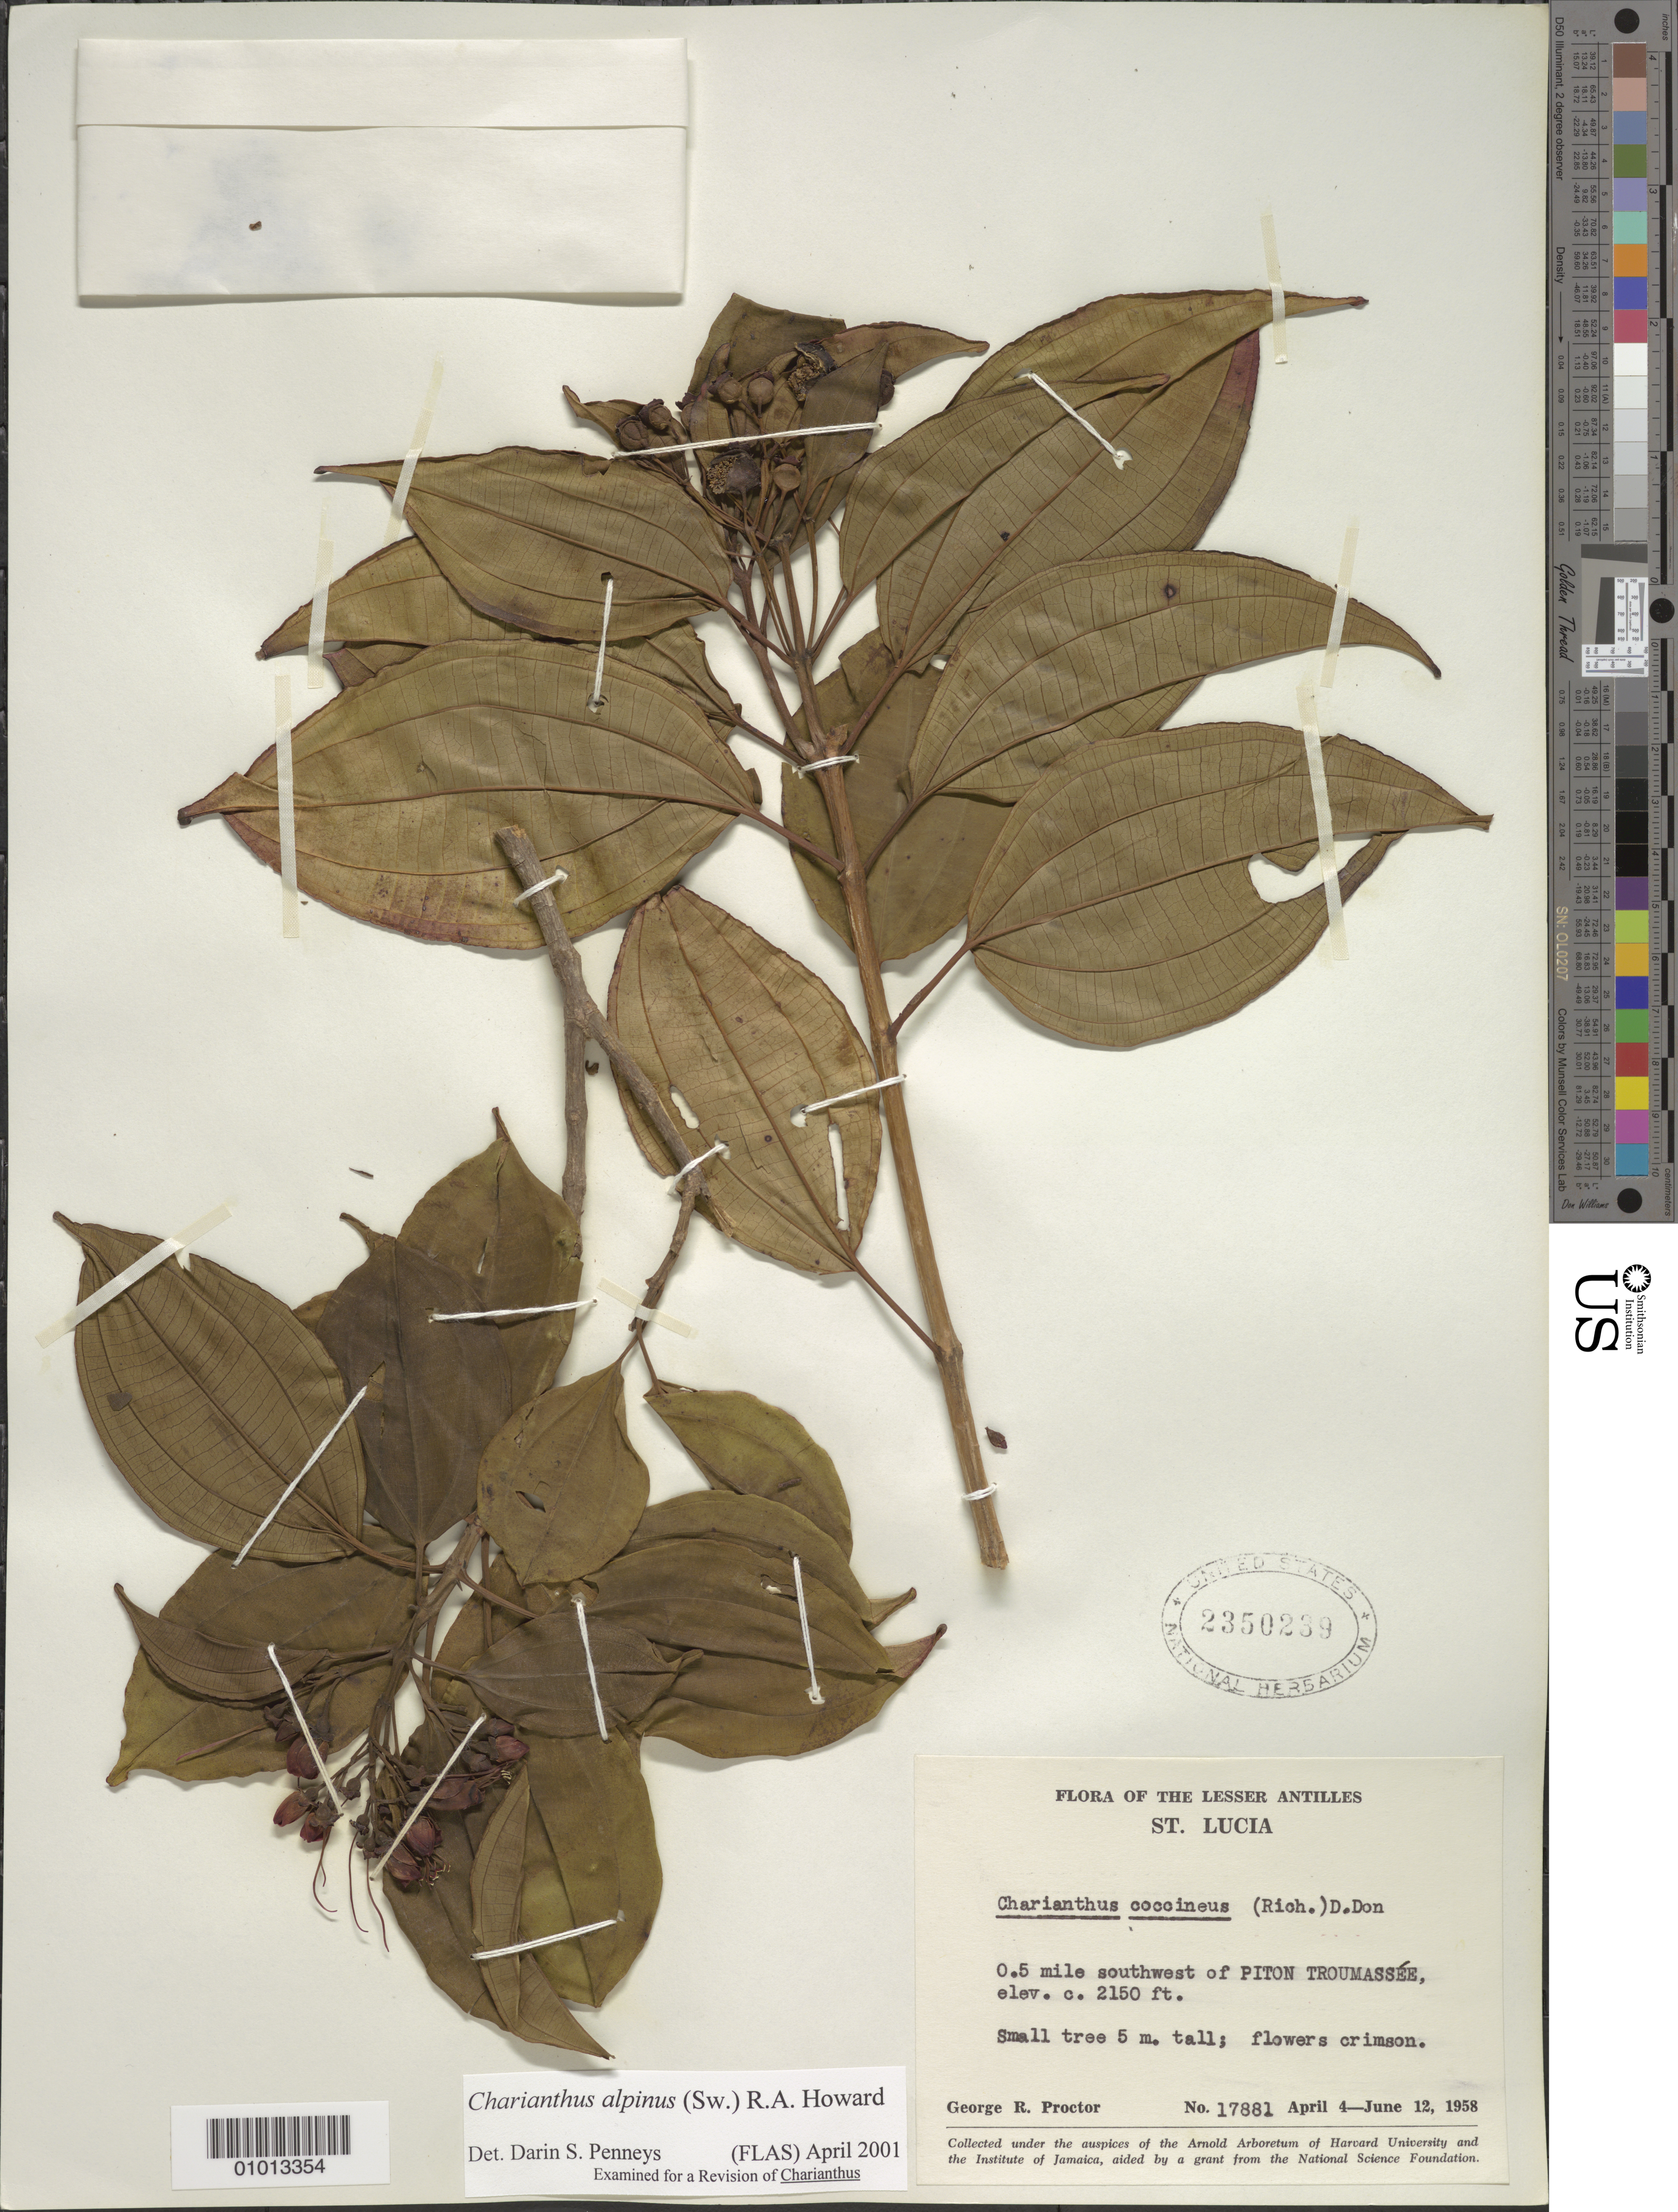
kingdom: Plantae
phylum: Tracheophyta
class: Magnoliopsida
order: Myrtales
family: Melastomataceae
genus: Charianthus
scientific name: Charianthus alpinus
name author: (Sw.) R.A. Howard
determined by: Penneys, D. S.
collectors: G. R. Proctor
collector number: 17881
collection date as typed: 04 Apr 1958 to 12 Jun 1958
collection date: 1958-04-04/1958-06-12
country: St. Lucia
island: St. Lucia I.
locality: Piton Troumassée, 0.5 mile southwest of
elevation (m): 655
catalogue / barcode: US 2350239